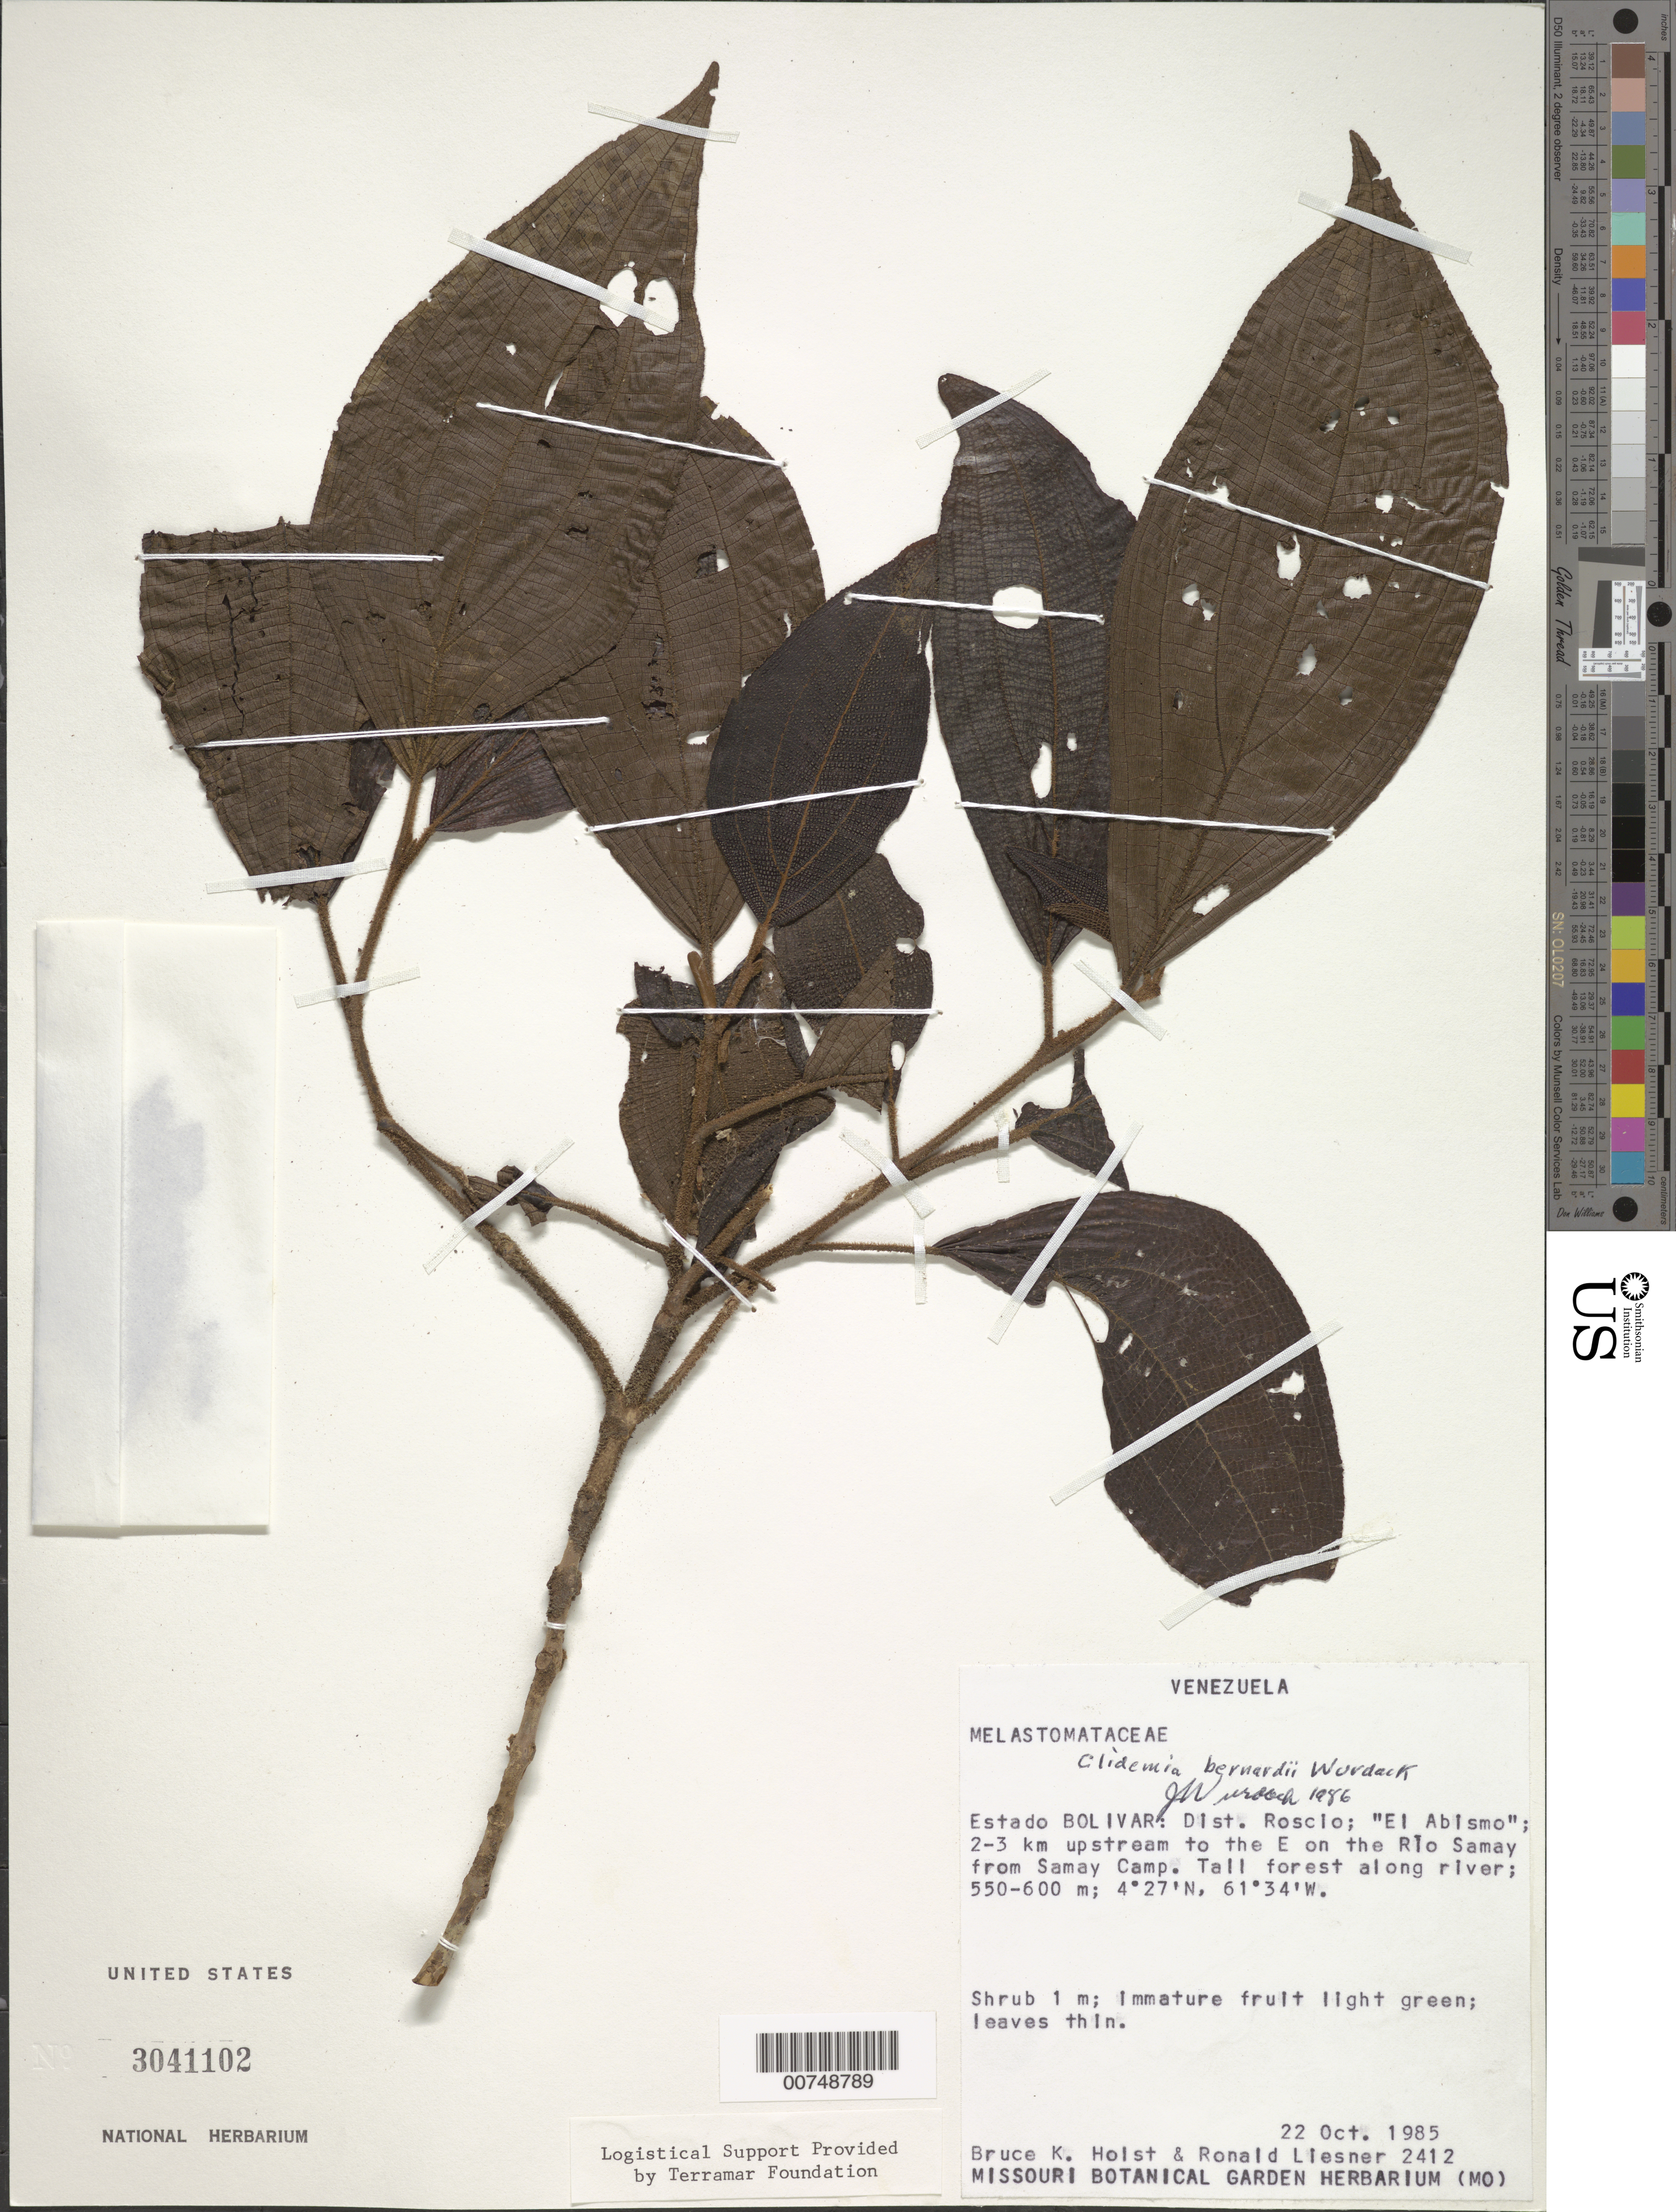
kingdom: Plantae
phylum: Tracheophyta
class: Magnoliopsida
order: Myrtales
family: Melastomataceae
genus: Clidemia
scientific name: Clidemia bernardii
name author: Wurdack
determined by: Wurdack, John J., (US), US (UNITED STATES)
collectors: B. Holst & R. L. Liesner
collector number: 2412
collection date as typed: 22-Oct-85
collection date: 1985-10-22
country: Venezuela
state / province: Bolívar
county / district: Roscio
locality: El Abismo, 2-3 km upstream to the E on the Río Samay from Samay Camp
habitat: Tall forest along river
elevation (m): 550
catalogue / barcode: US 3041102